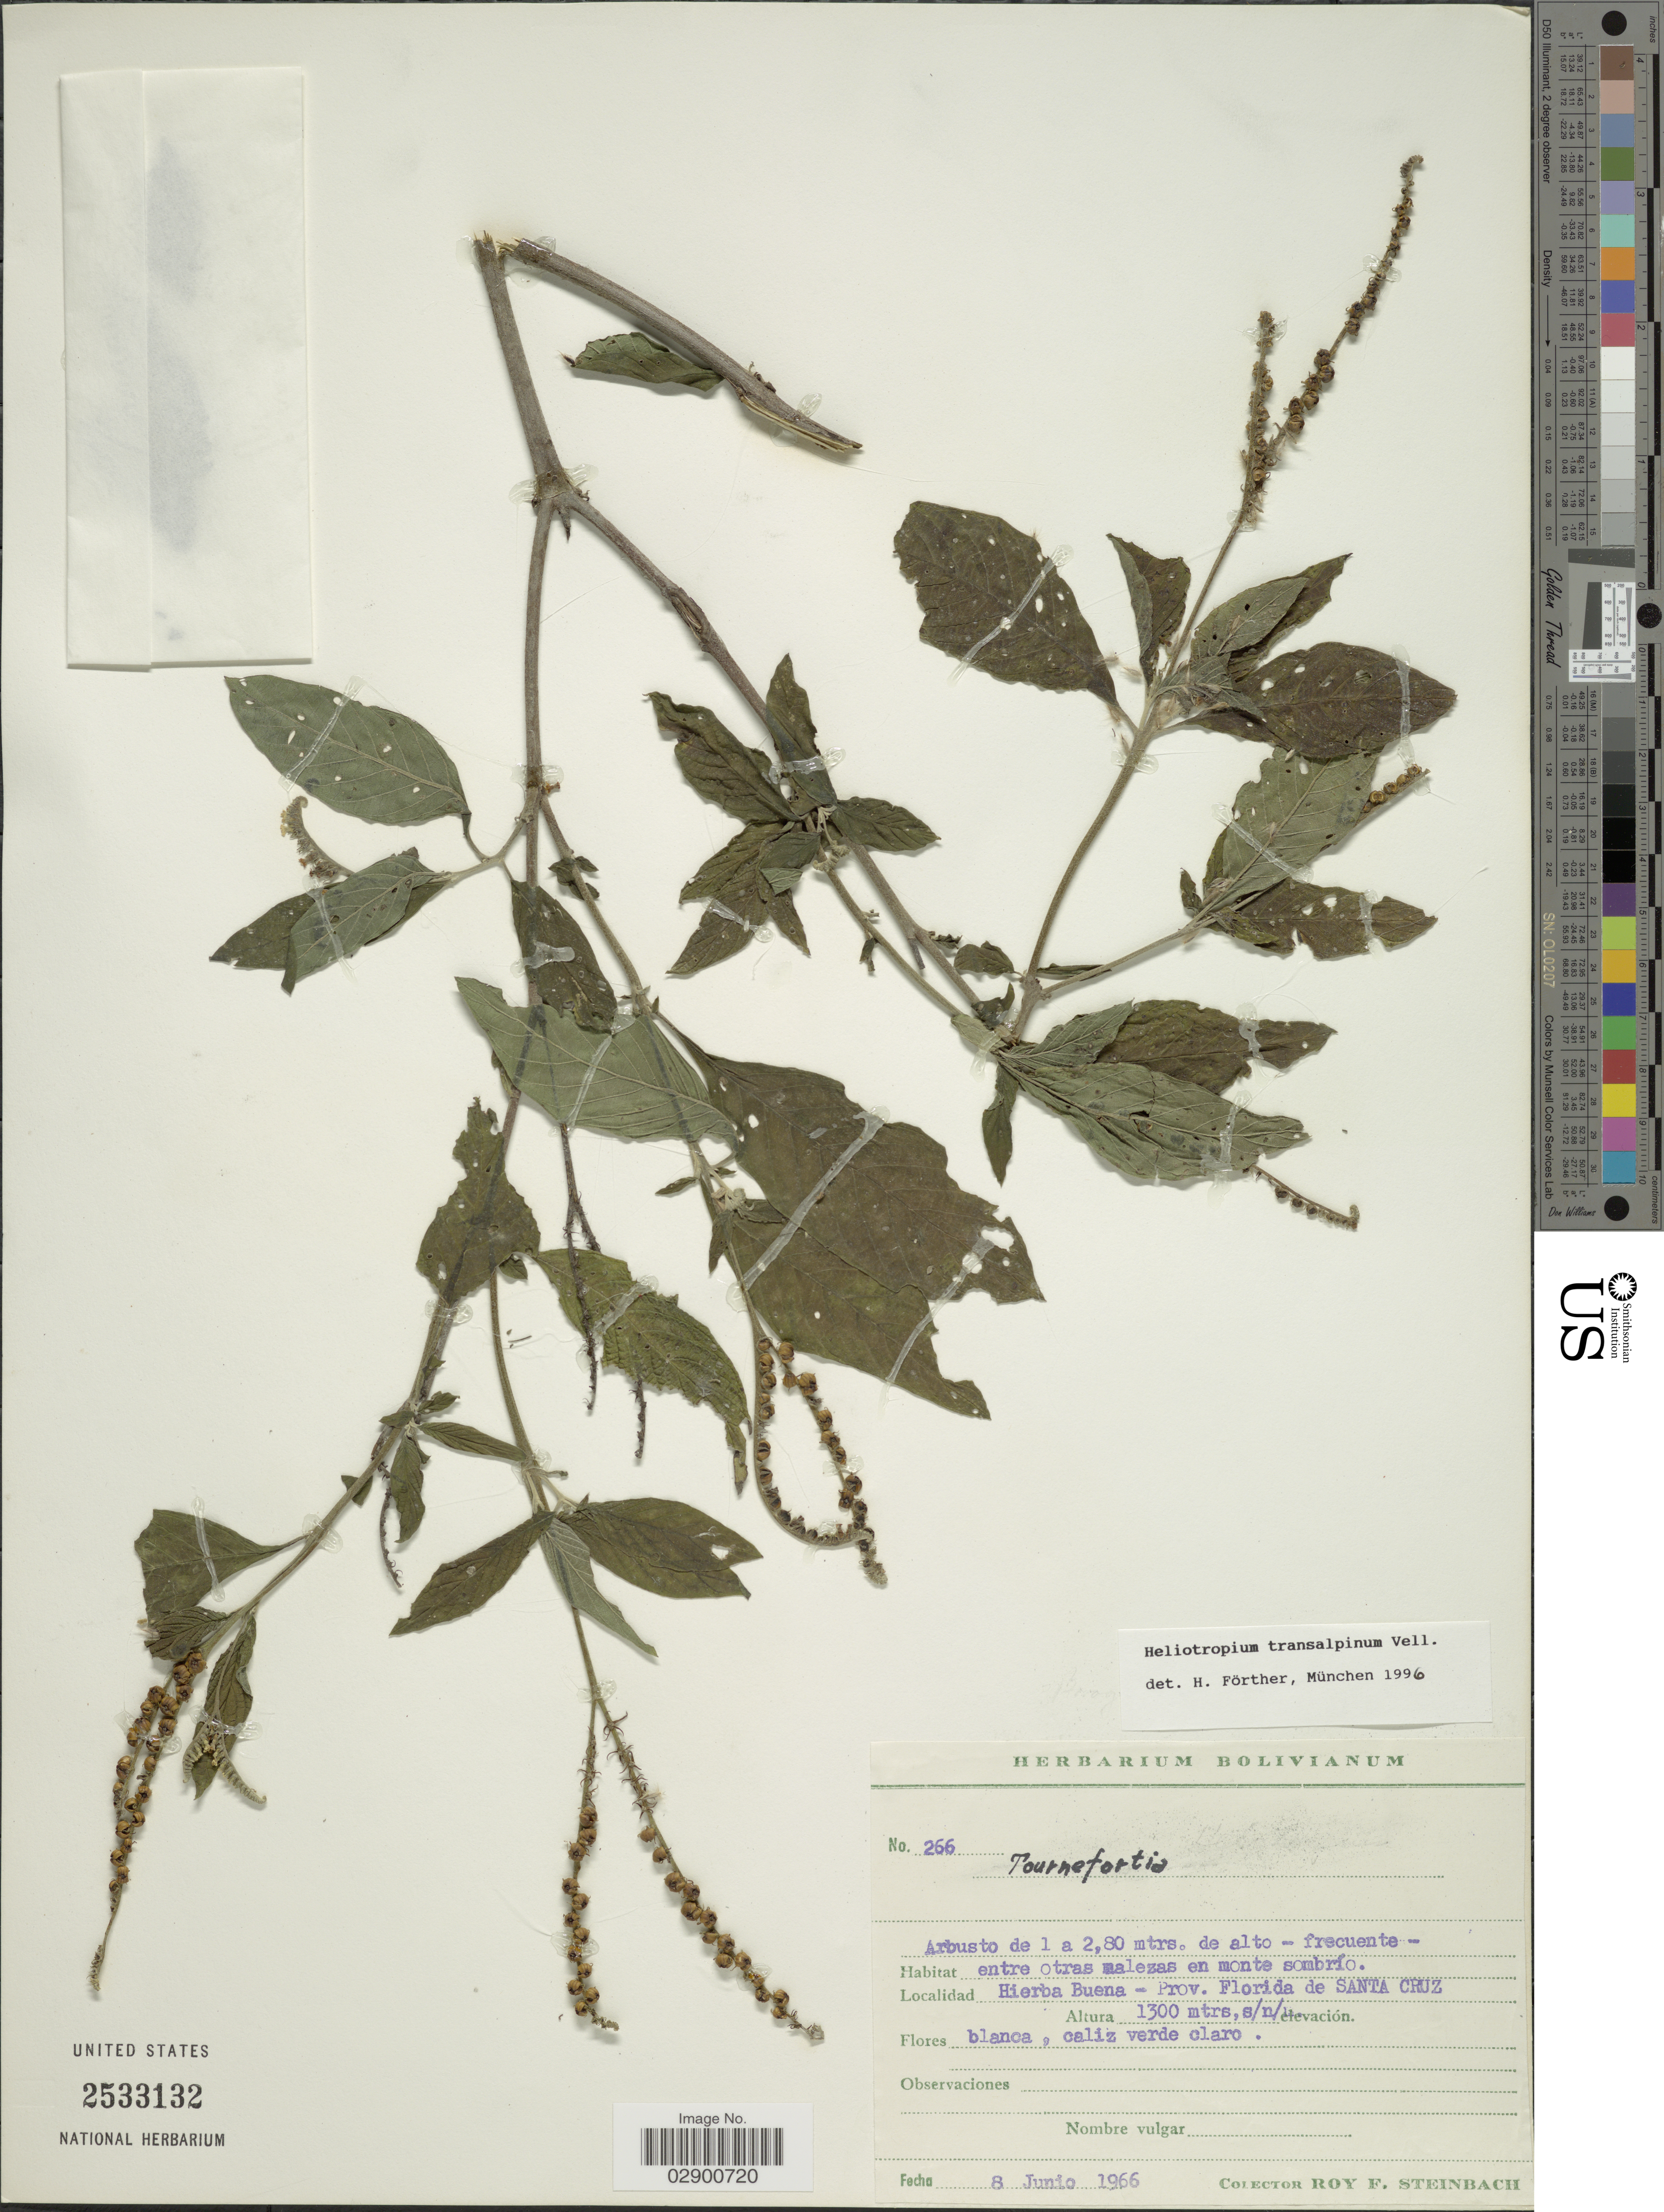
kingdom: Plantae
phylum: Tracheophyta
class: Magnoliopsida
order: Boraginales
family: Heliotropiaceae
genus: Heliotropium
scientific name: Heliotropium transalpinum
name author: Vell.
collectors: R. F. Steinbach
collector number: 266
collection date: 1966-06-08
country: Bolivia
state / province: Santa Cruz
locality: Hierba Buena - Prov. Florida de Santa Cruz.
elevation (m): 1300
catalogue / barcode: US 2533132